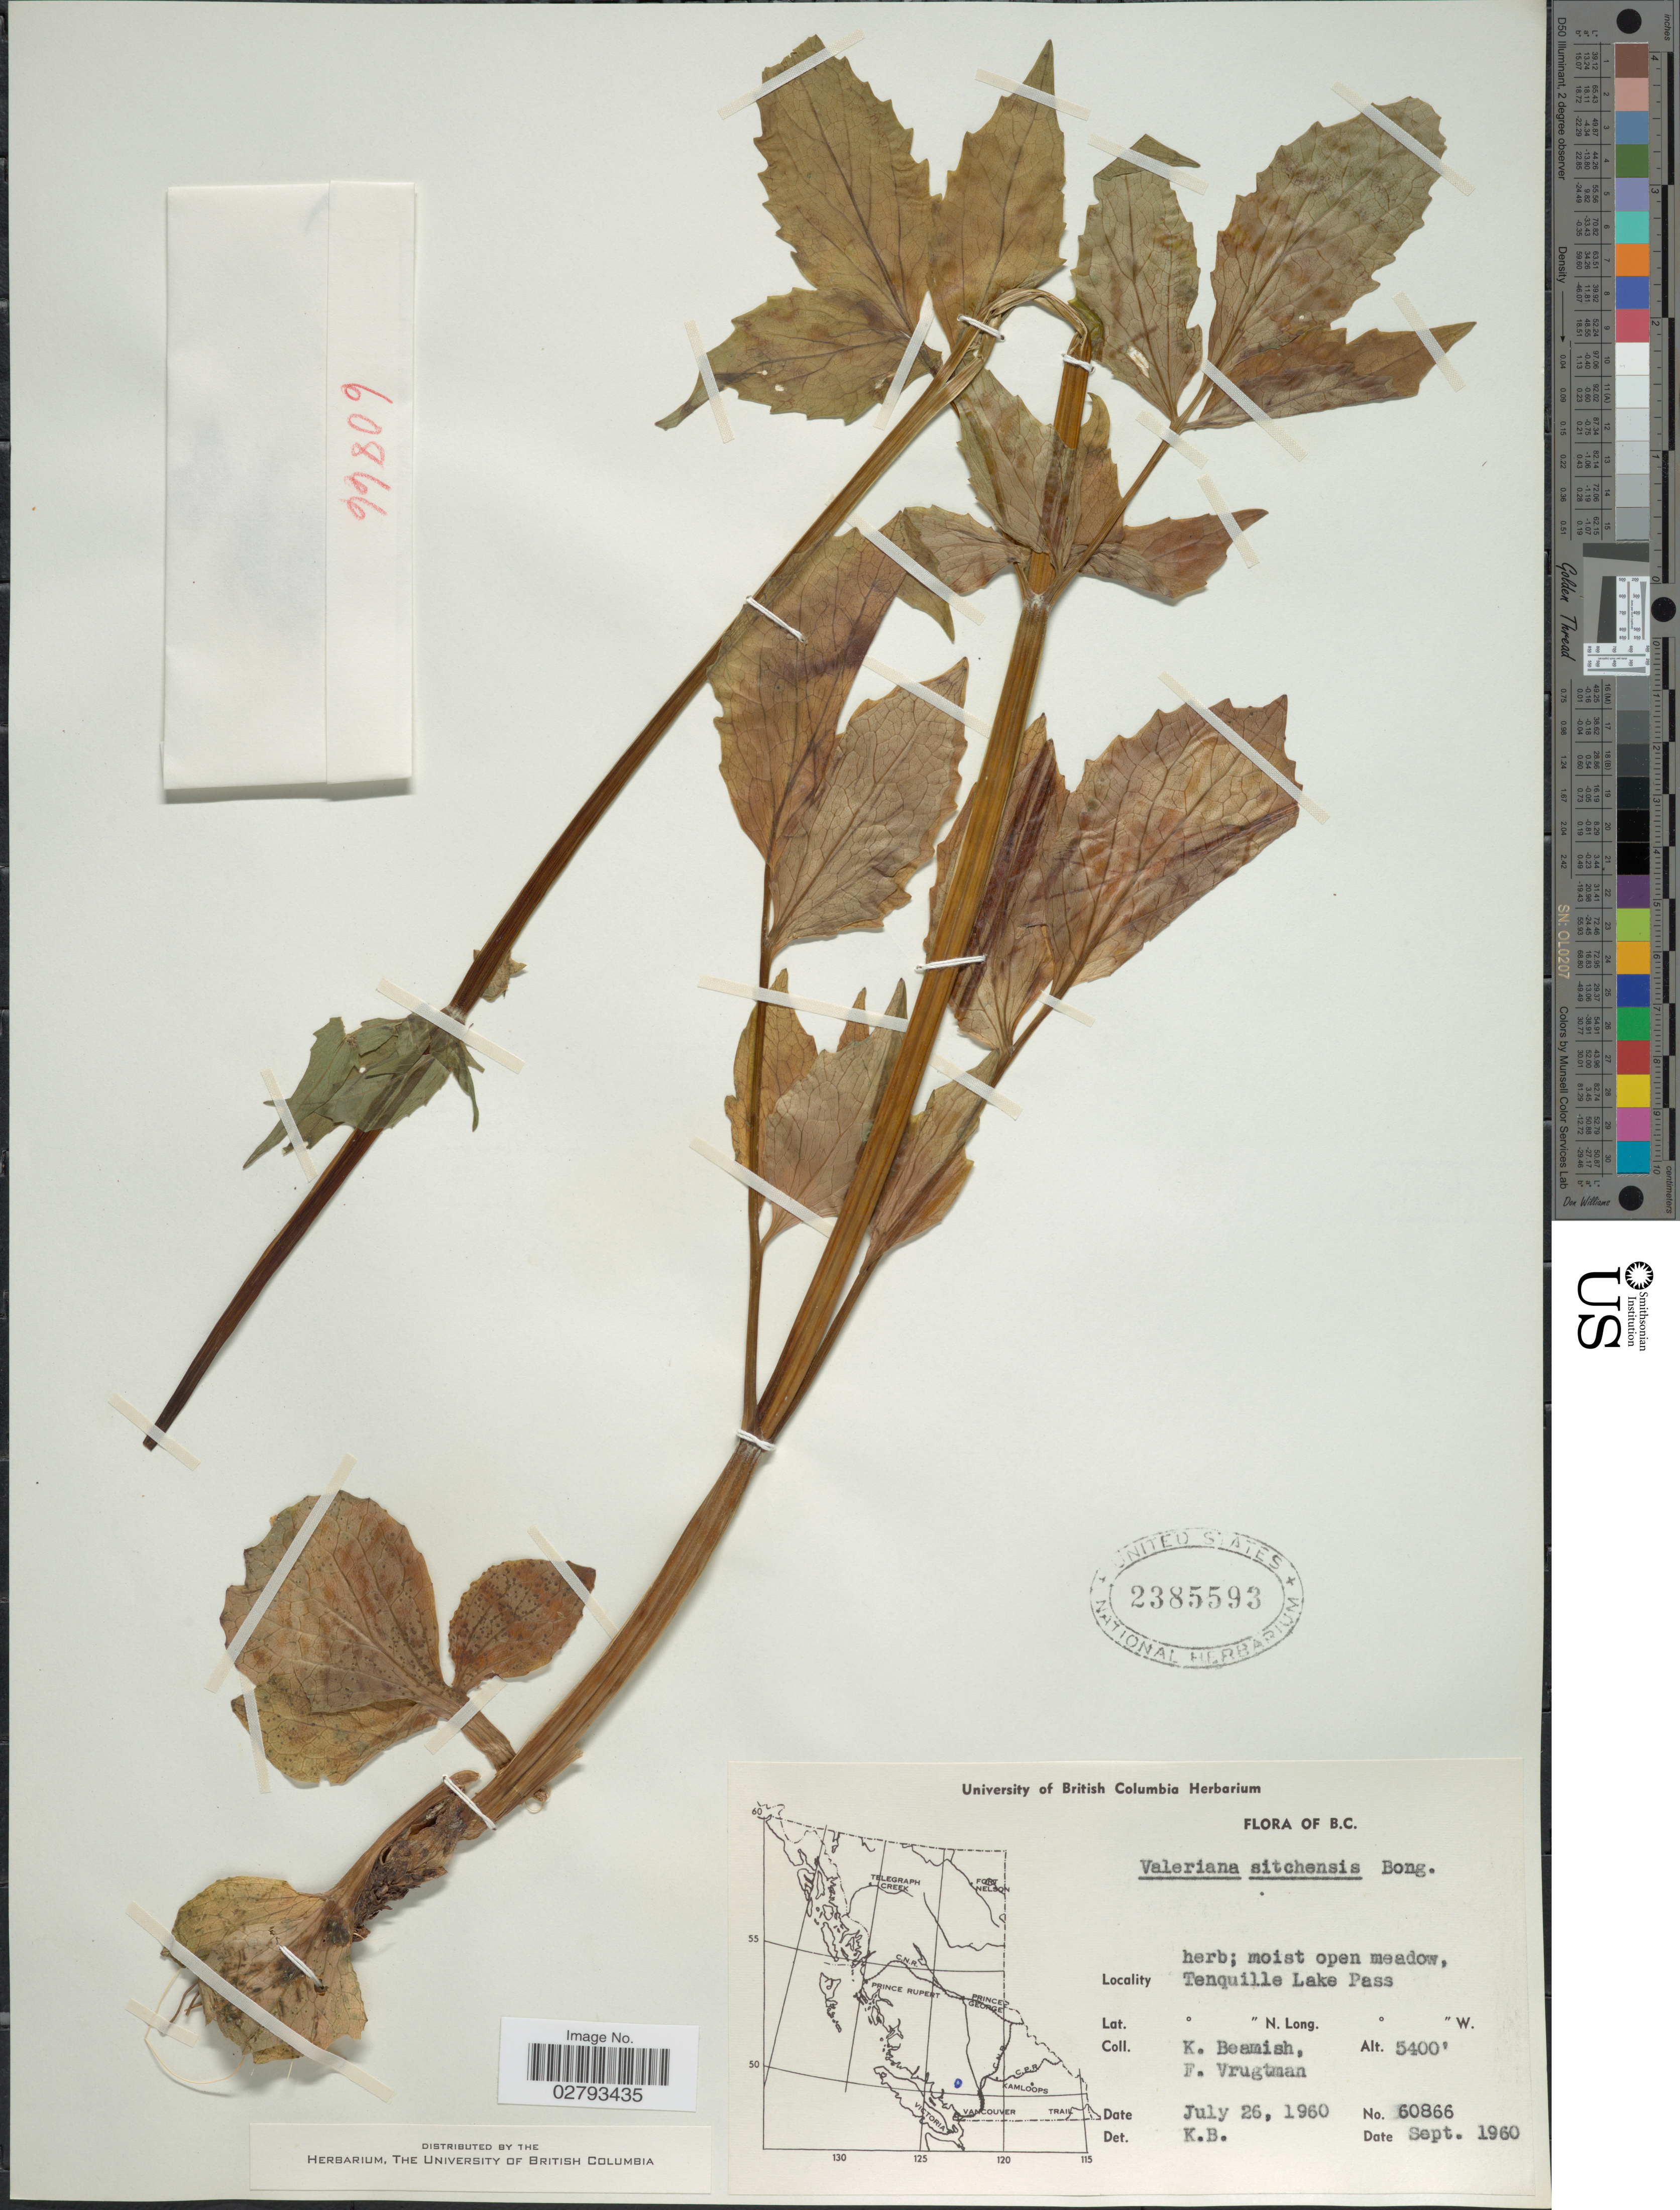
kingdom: Plantae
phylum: Tracheophyta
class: Magnoliopsida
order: Dipsacales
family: Caprifoliaceae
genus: Valeriana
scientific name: Valeriana sitchensis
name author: Bong.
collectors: K. Beamish & F. Vrugtman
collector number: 60866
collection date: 1960-07-26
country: Canada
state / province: British Columbia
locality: Tenquille Lake Pass.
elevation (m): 1646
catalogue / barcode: US 2385593